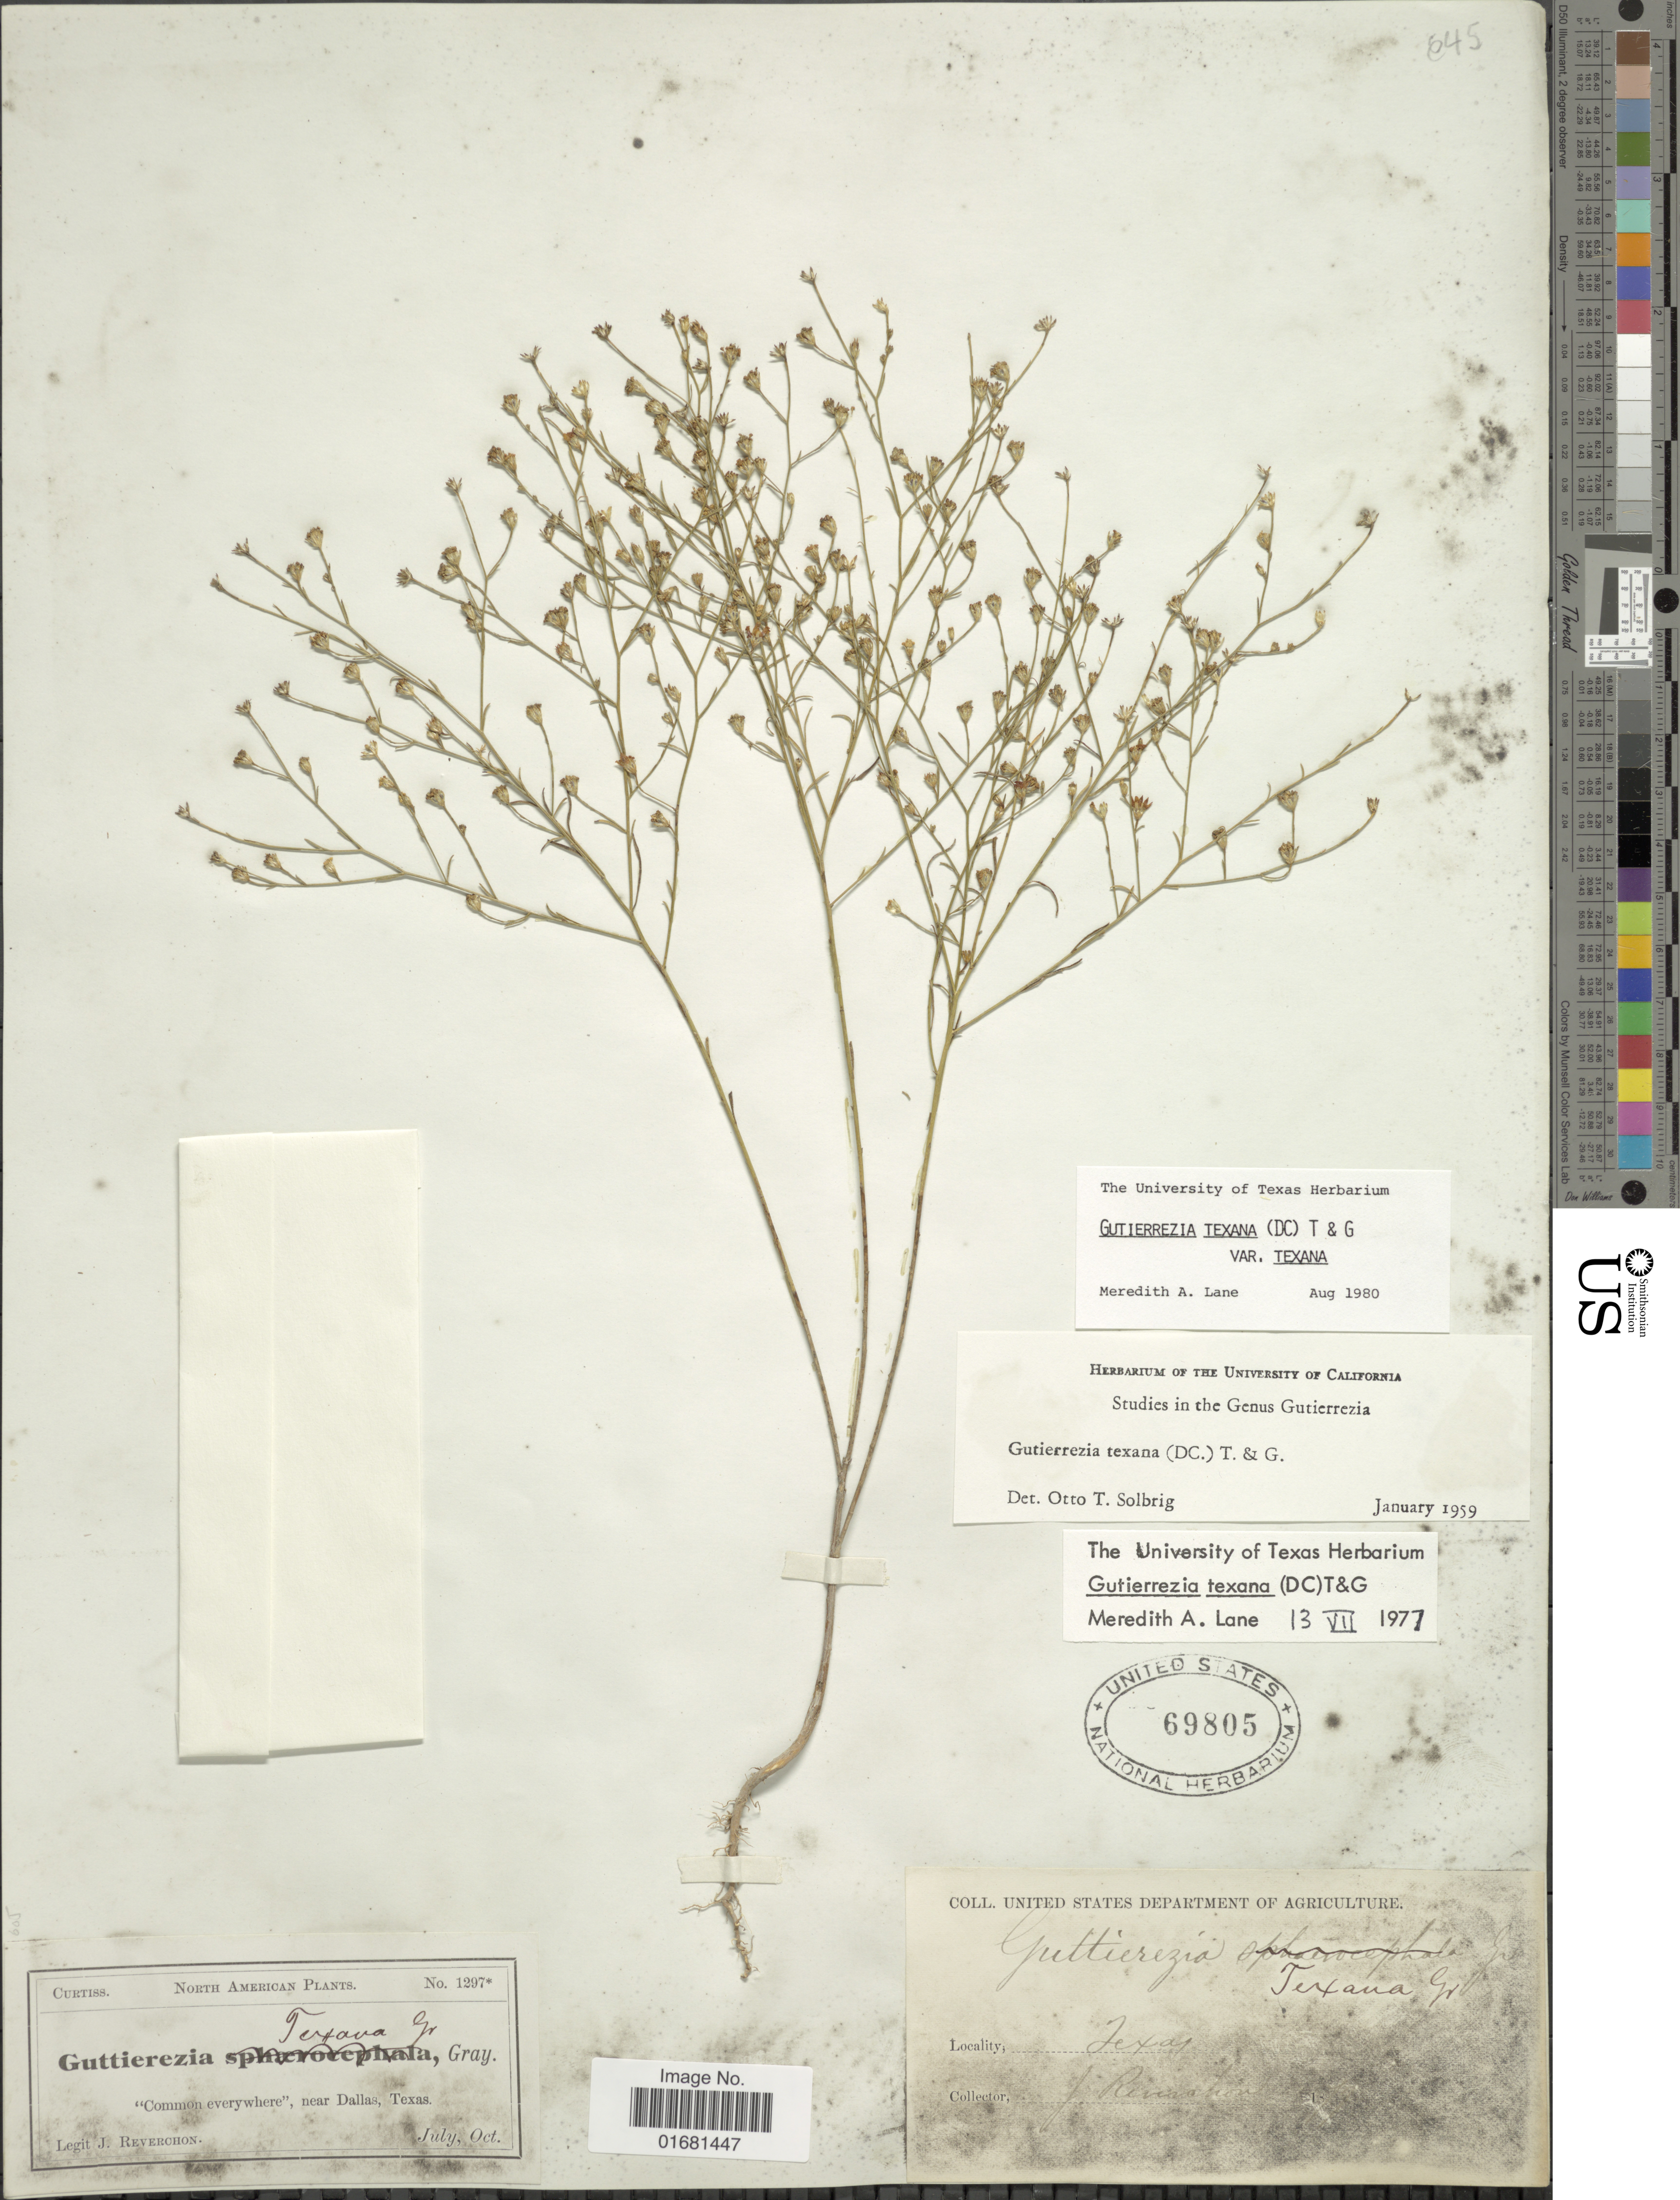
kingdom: Plantae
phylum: Tracheophyta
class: Magnoliopsida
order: Asterales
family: Asteraceae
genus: Gutierrezia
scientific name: Gutierrezia texana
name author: (DC.) Torr. & A. Gray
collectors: J. Reverchon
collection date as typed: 18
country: United States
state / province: Texas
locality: Texas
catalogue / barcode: US 69805